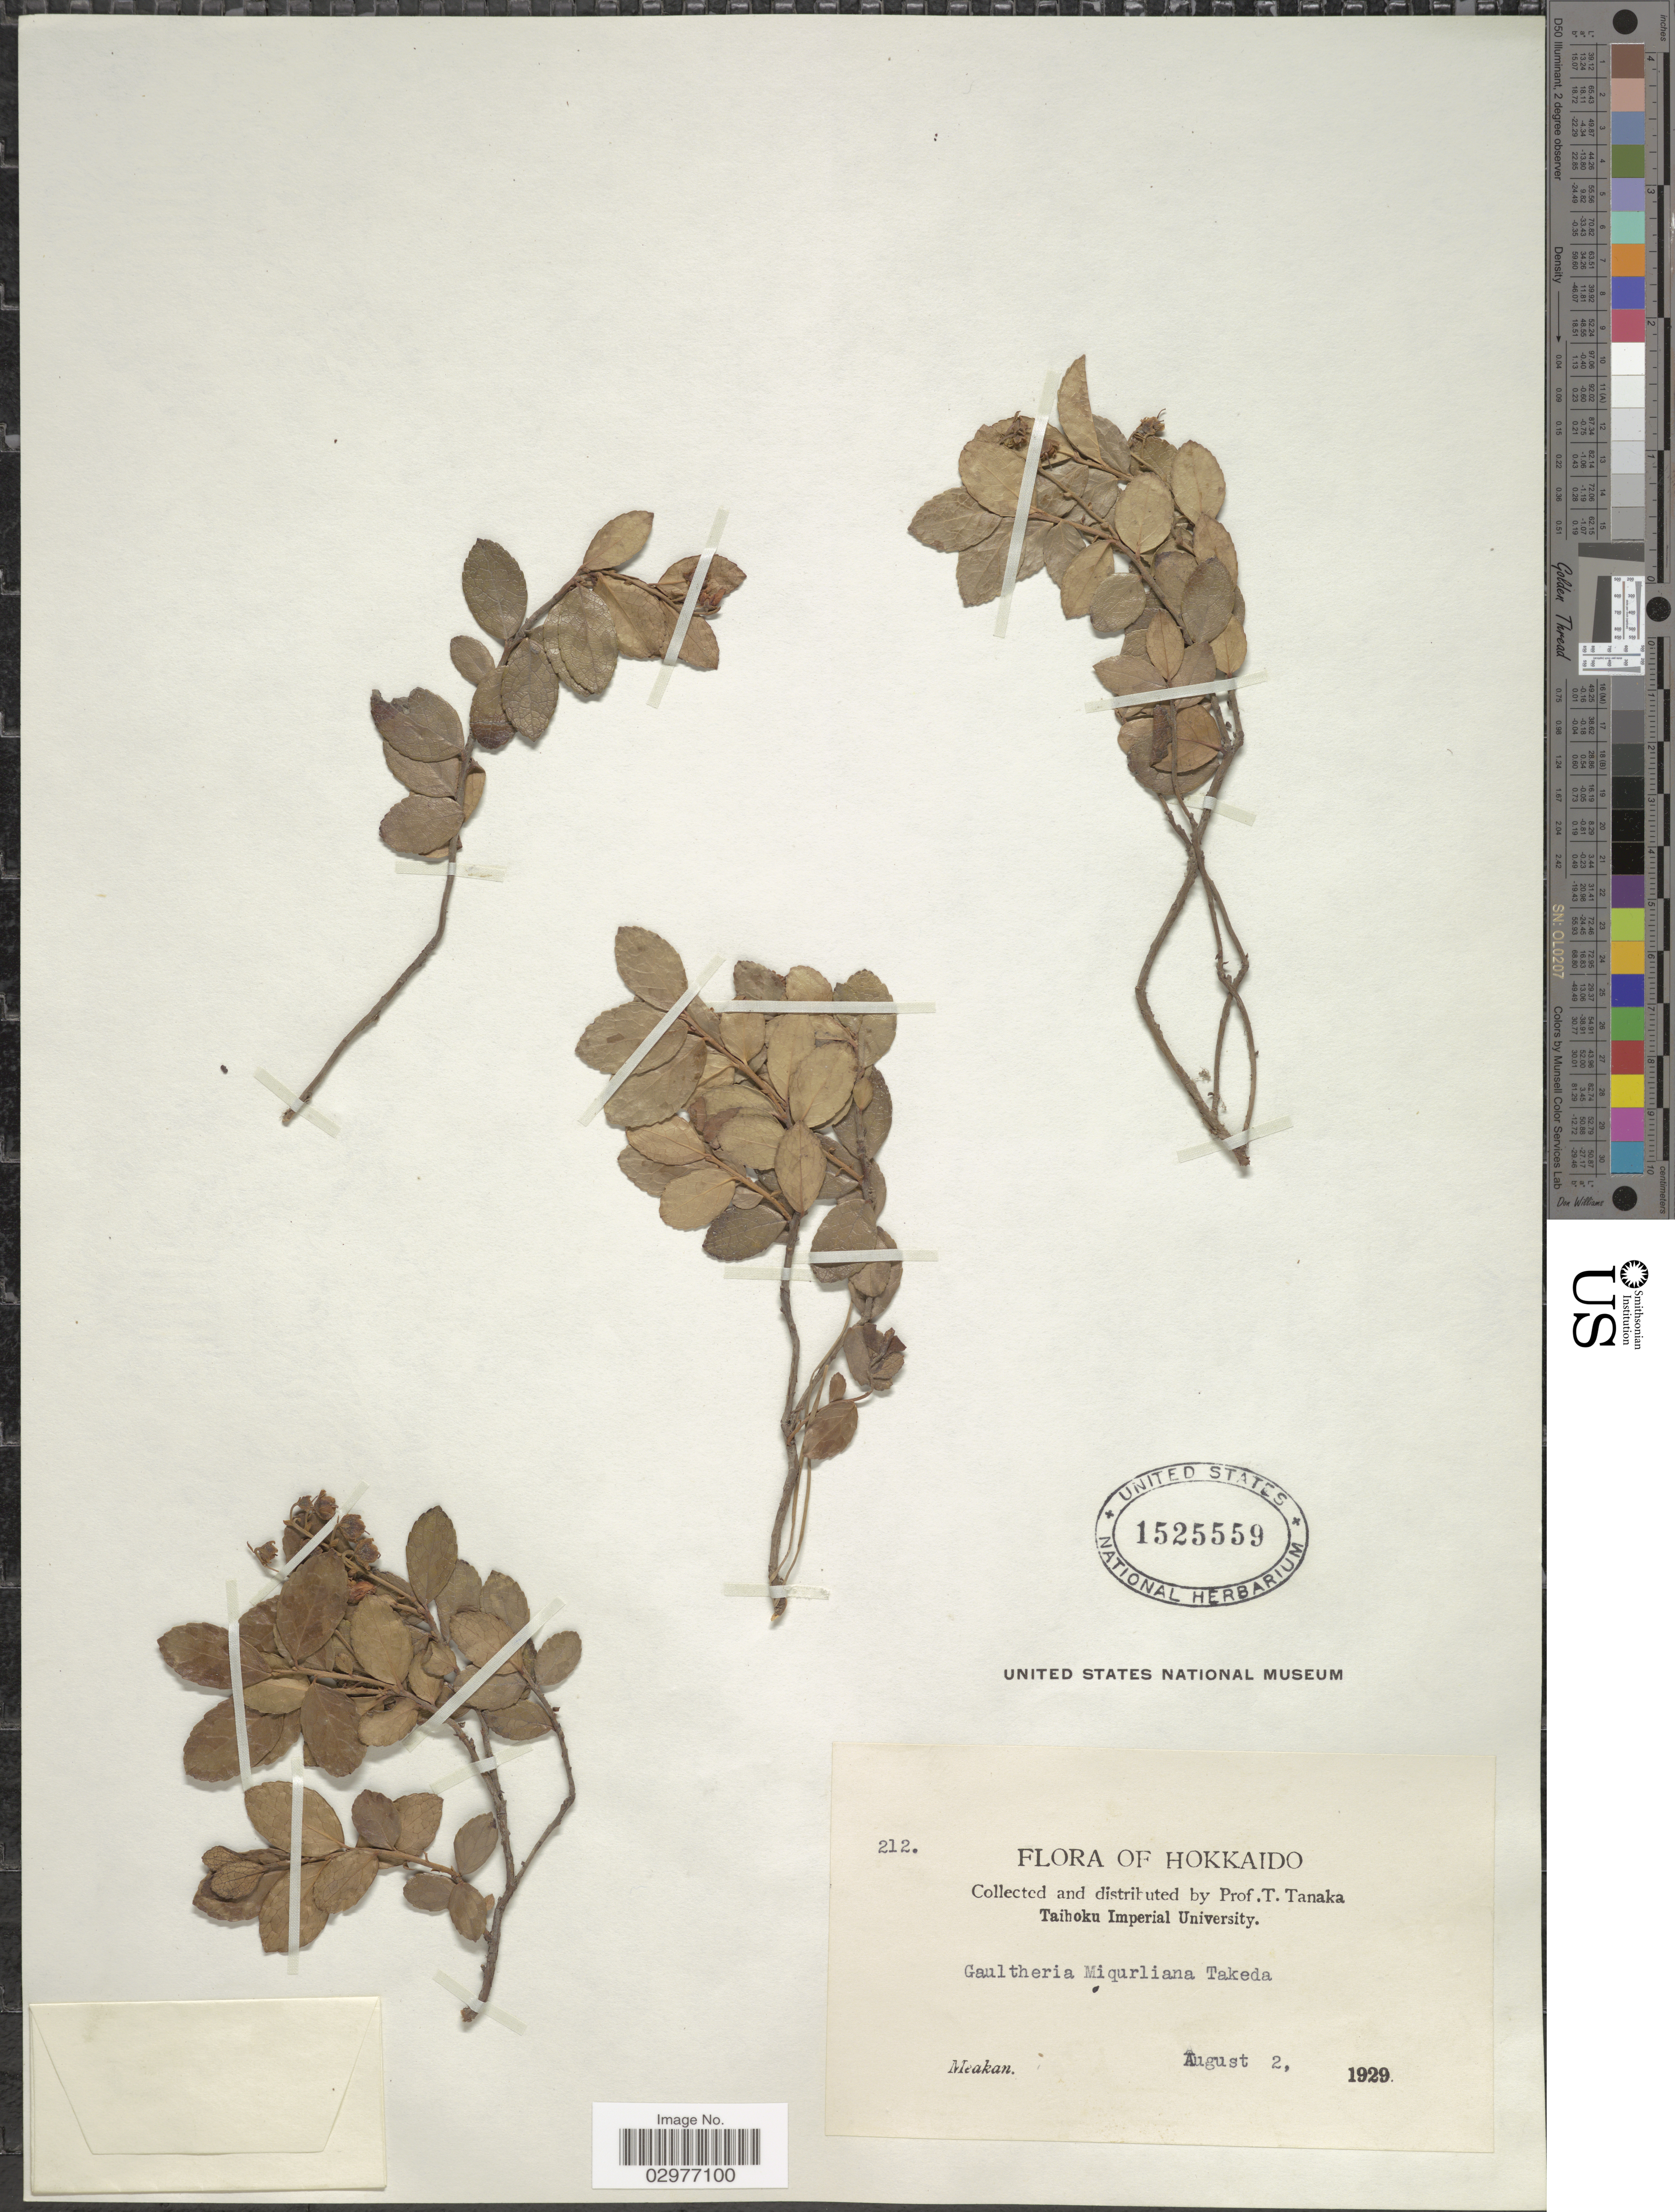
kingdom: Plantae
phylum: Tracheophyta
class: Magnoliopsida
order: Ericales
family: Ericaceae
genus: Gaultheria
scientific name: Gaultheria miqueliana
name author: Takeda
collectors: T. Tanaka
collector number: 212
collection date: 1929-08-02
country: Japan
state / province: Hokkaidō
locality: Meakan.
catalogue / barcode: US 1525559